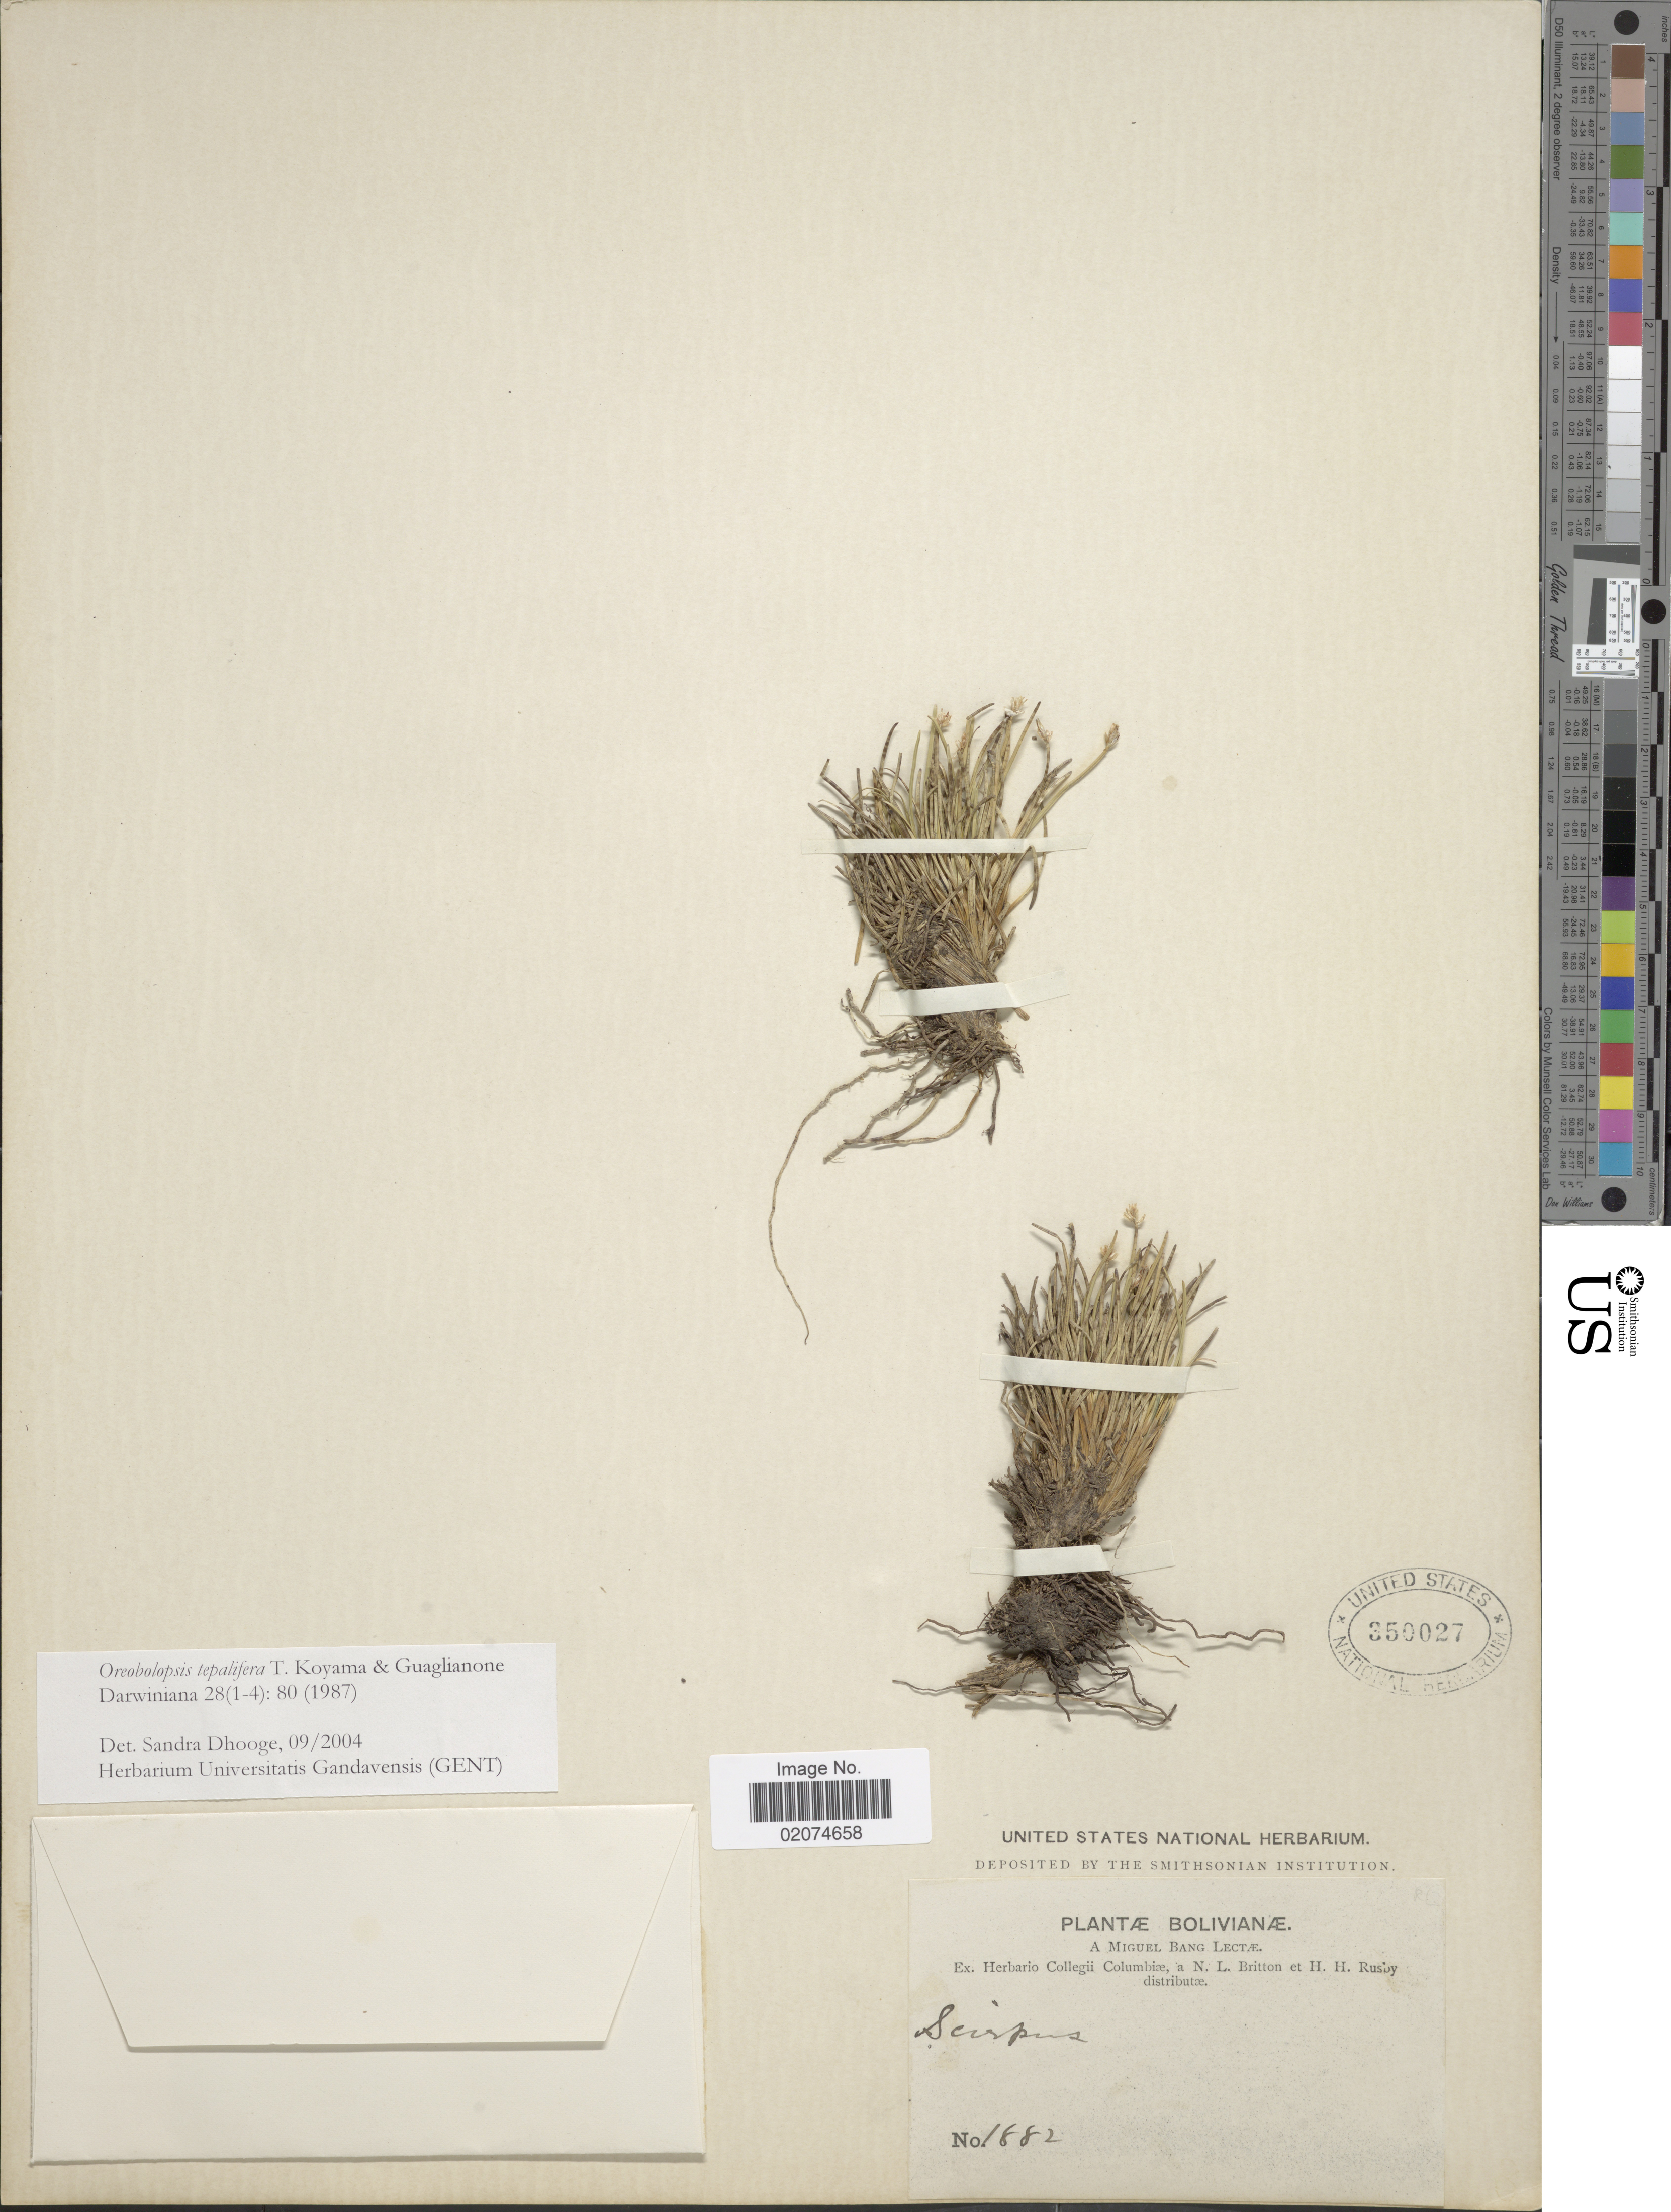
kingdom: Plantae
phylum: Tracheophyta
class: Liliopsida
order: Poales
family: Cyperaceae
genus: Trichophorum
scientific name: Trichophorum tepaliferum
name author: (T. Koyama & Guagl.) Lév-Bourret & J.R. Starr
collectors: M. Bang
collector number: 1882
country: Bolivia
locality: Bolivinae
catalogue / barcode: US 350027